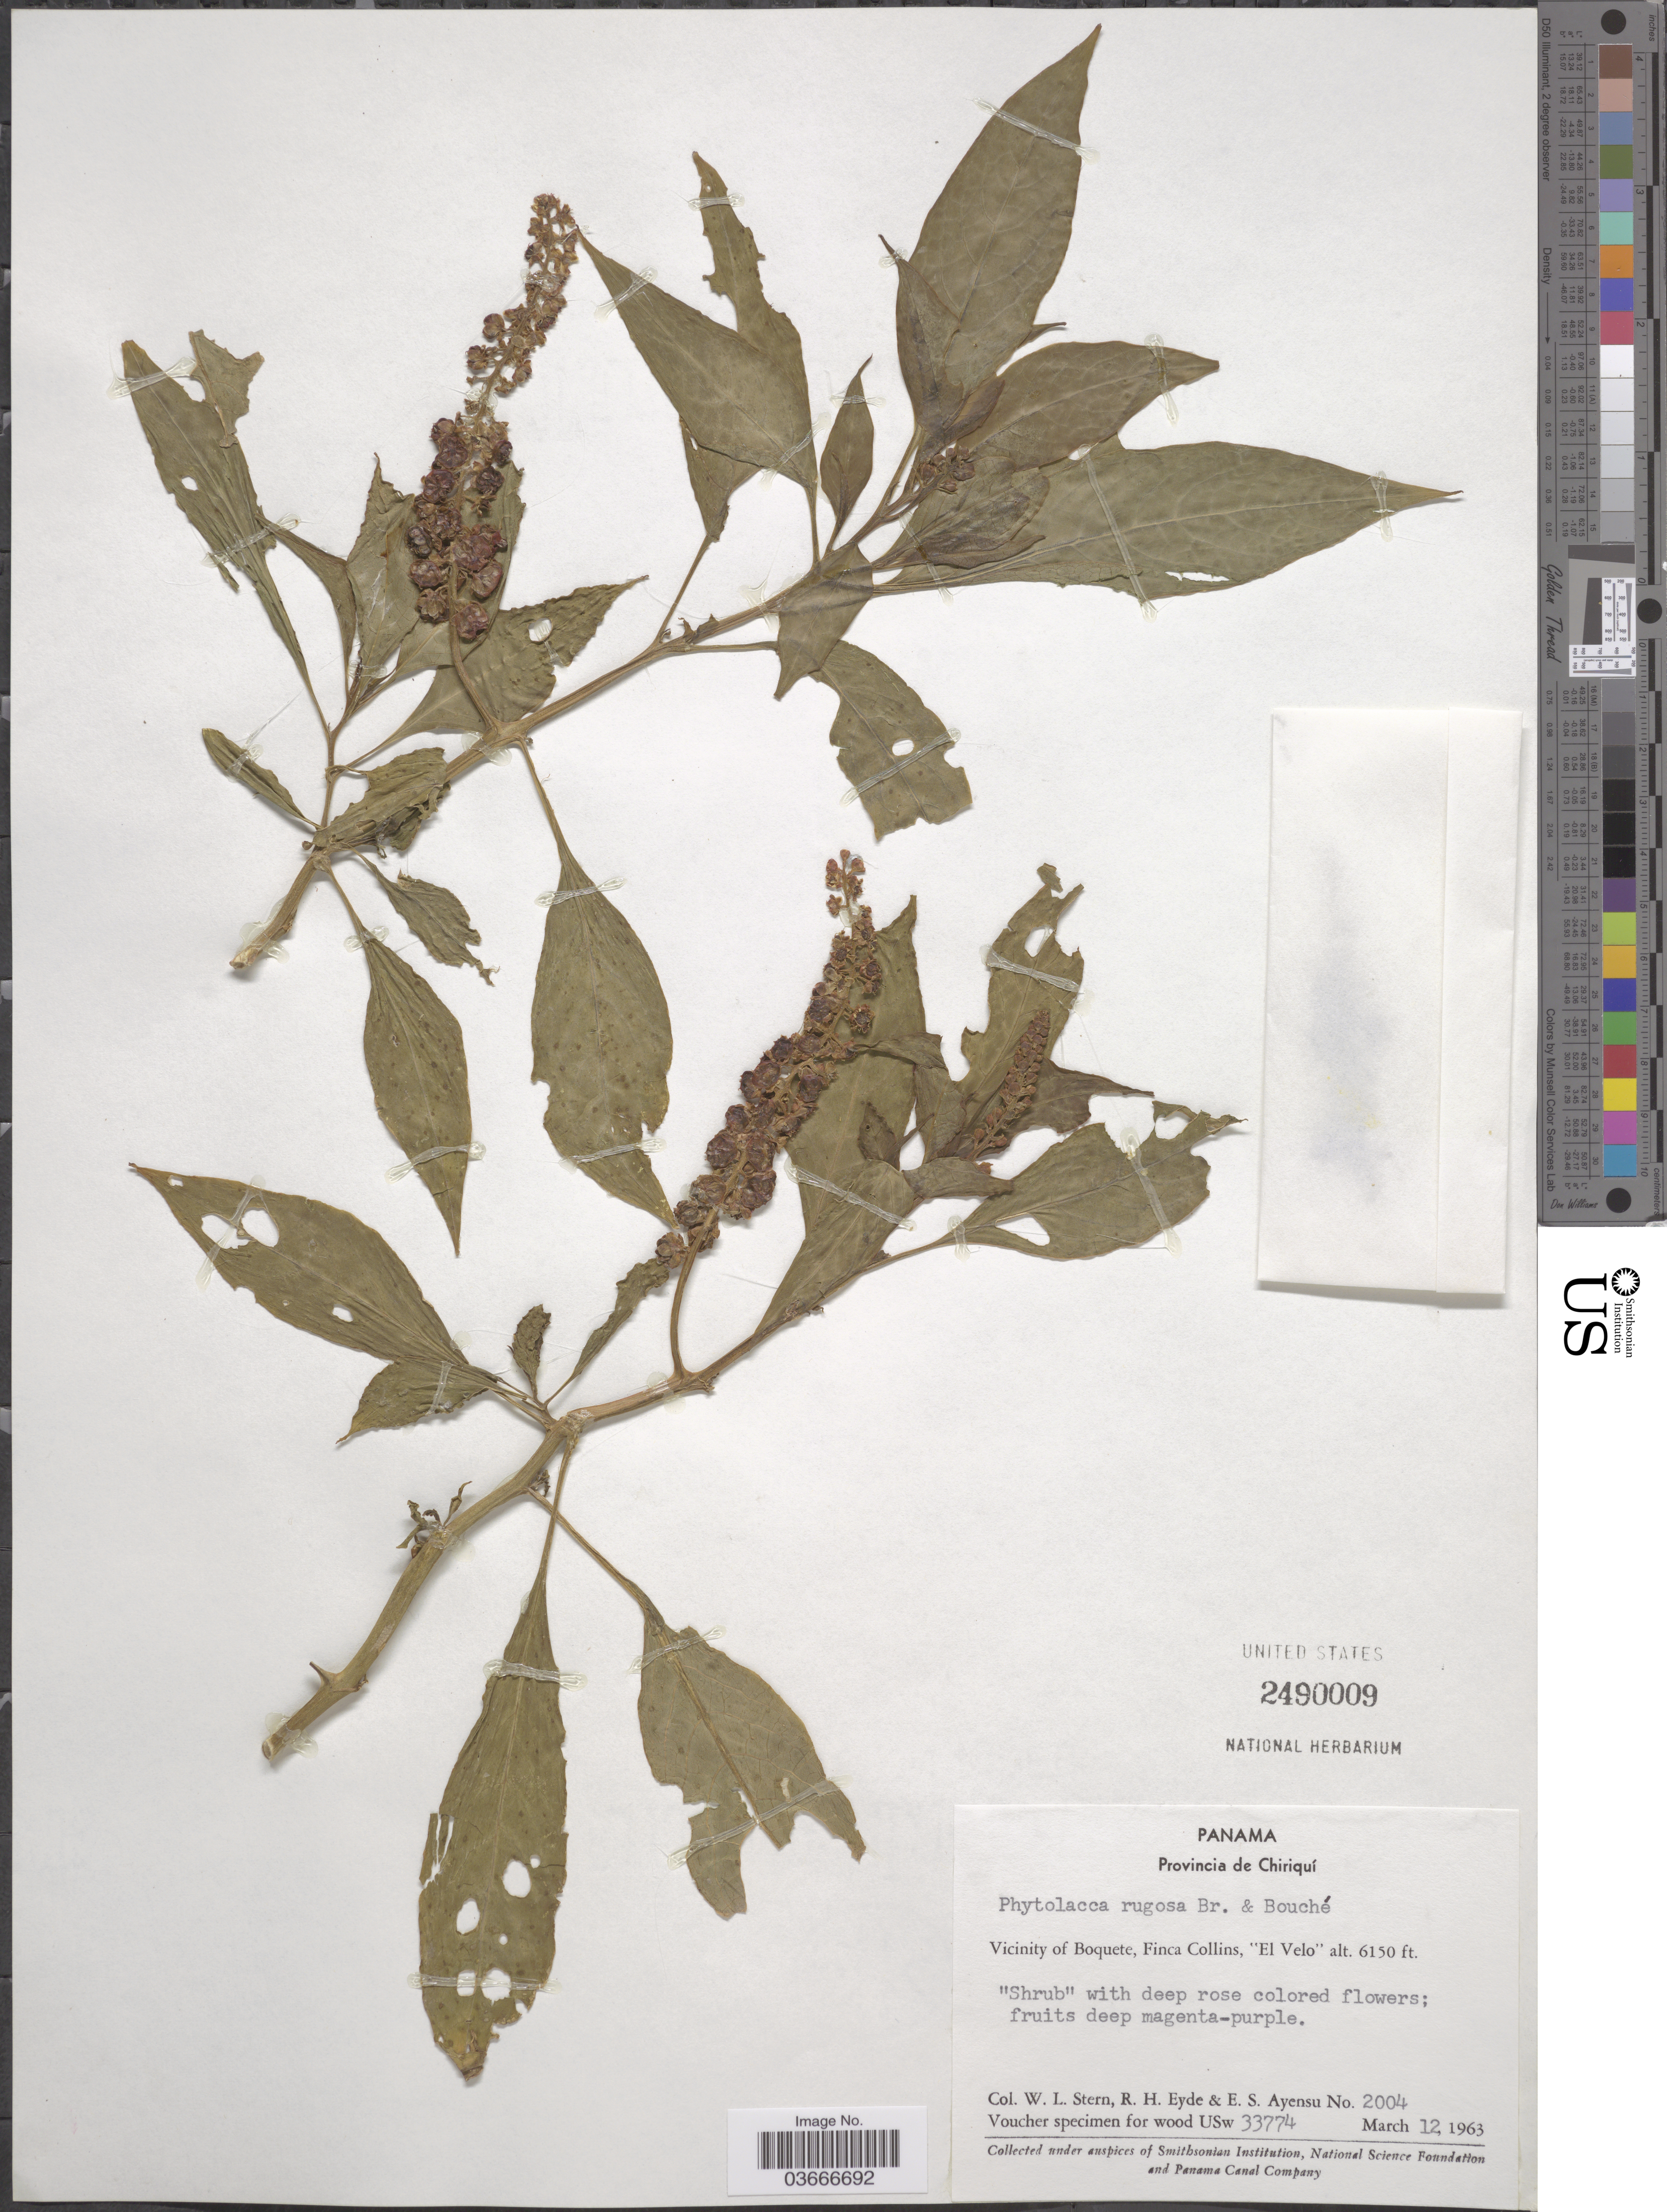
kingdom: Plantae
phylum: Tracheophyta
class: Magnoliopsida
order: Caryophyllales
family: Phytolaccaceae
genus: Phytolacca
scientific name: Phytolacca rugosa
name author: A. Braun & C.D. Bouché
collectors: W. L. Stern, R. H. Eyde & E. S. Ayensu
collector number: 2004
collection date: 1963-03-12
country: Panama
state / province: Chiriqui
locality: Vicinity of Boquete, Finca Collins, "El Velo".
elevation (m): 1875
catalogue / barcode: US 2490009